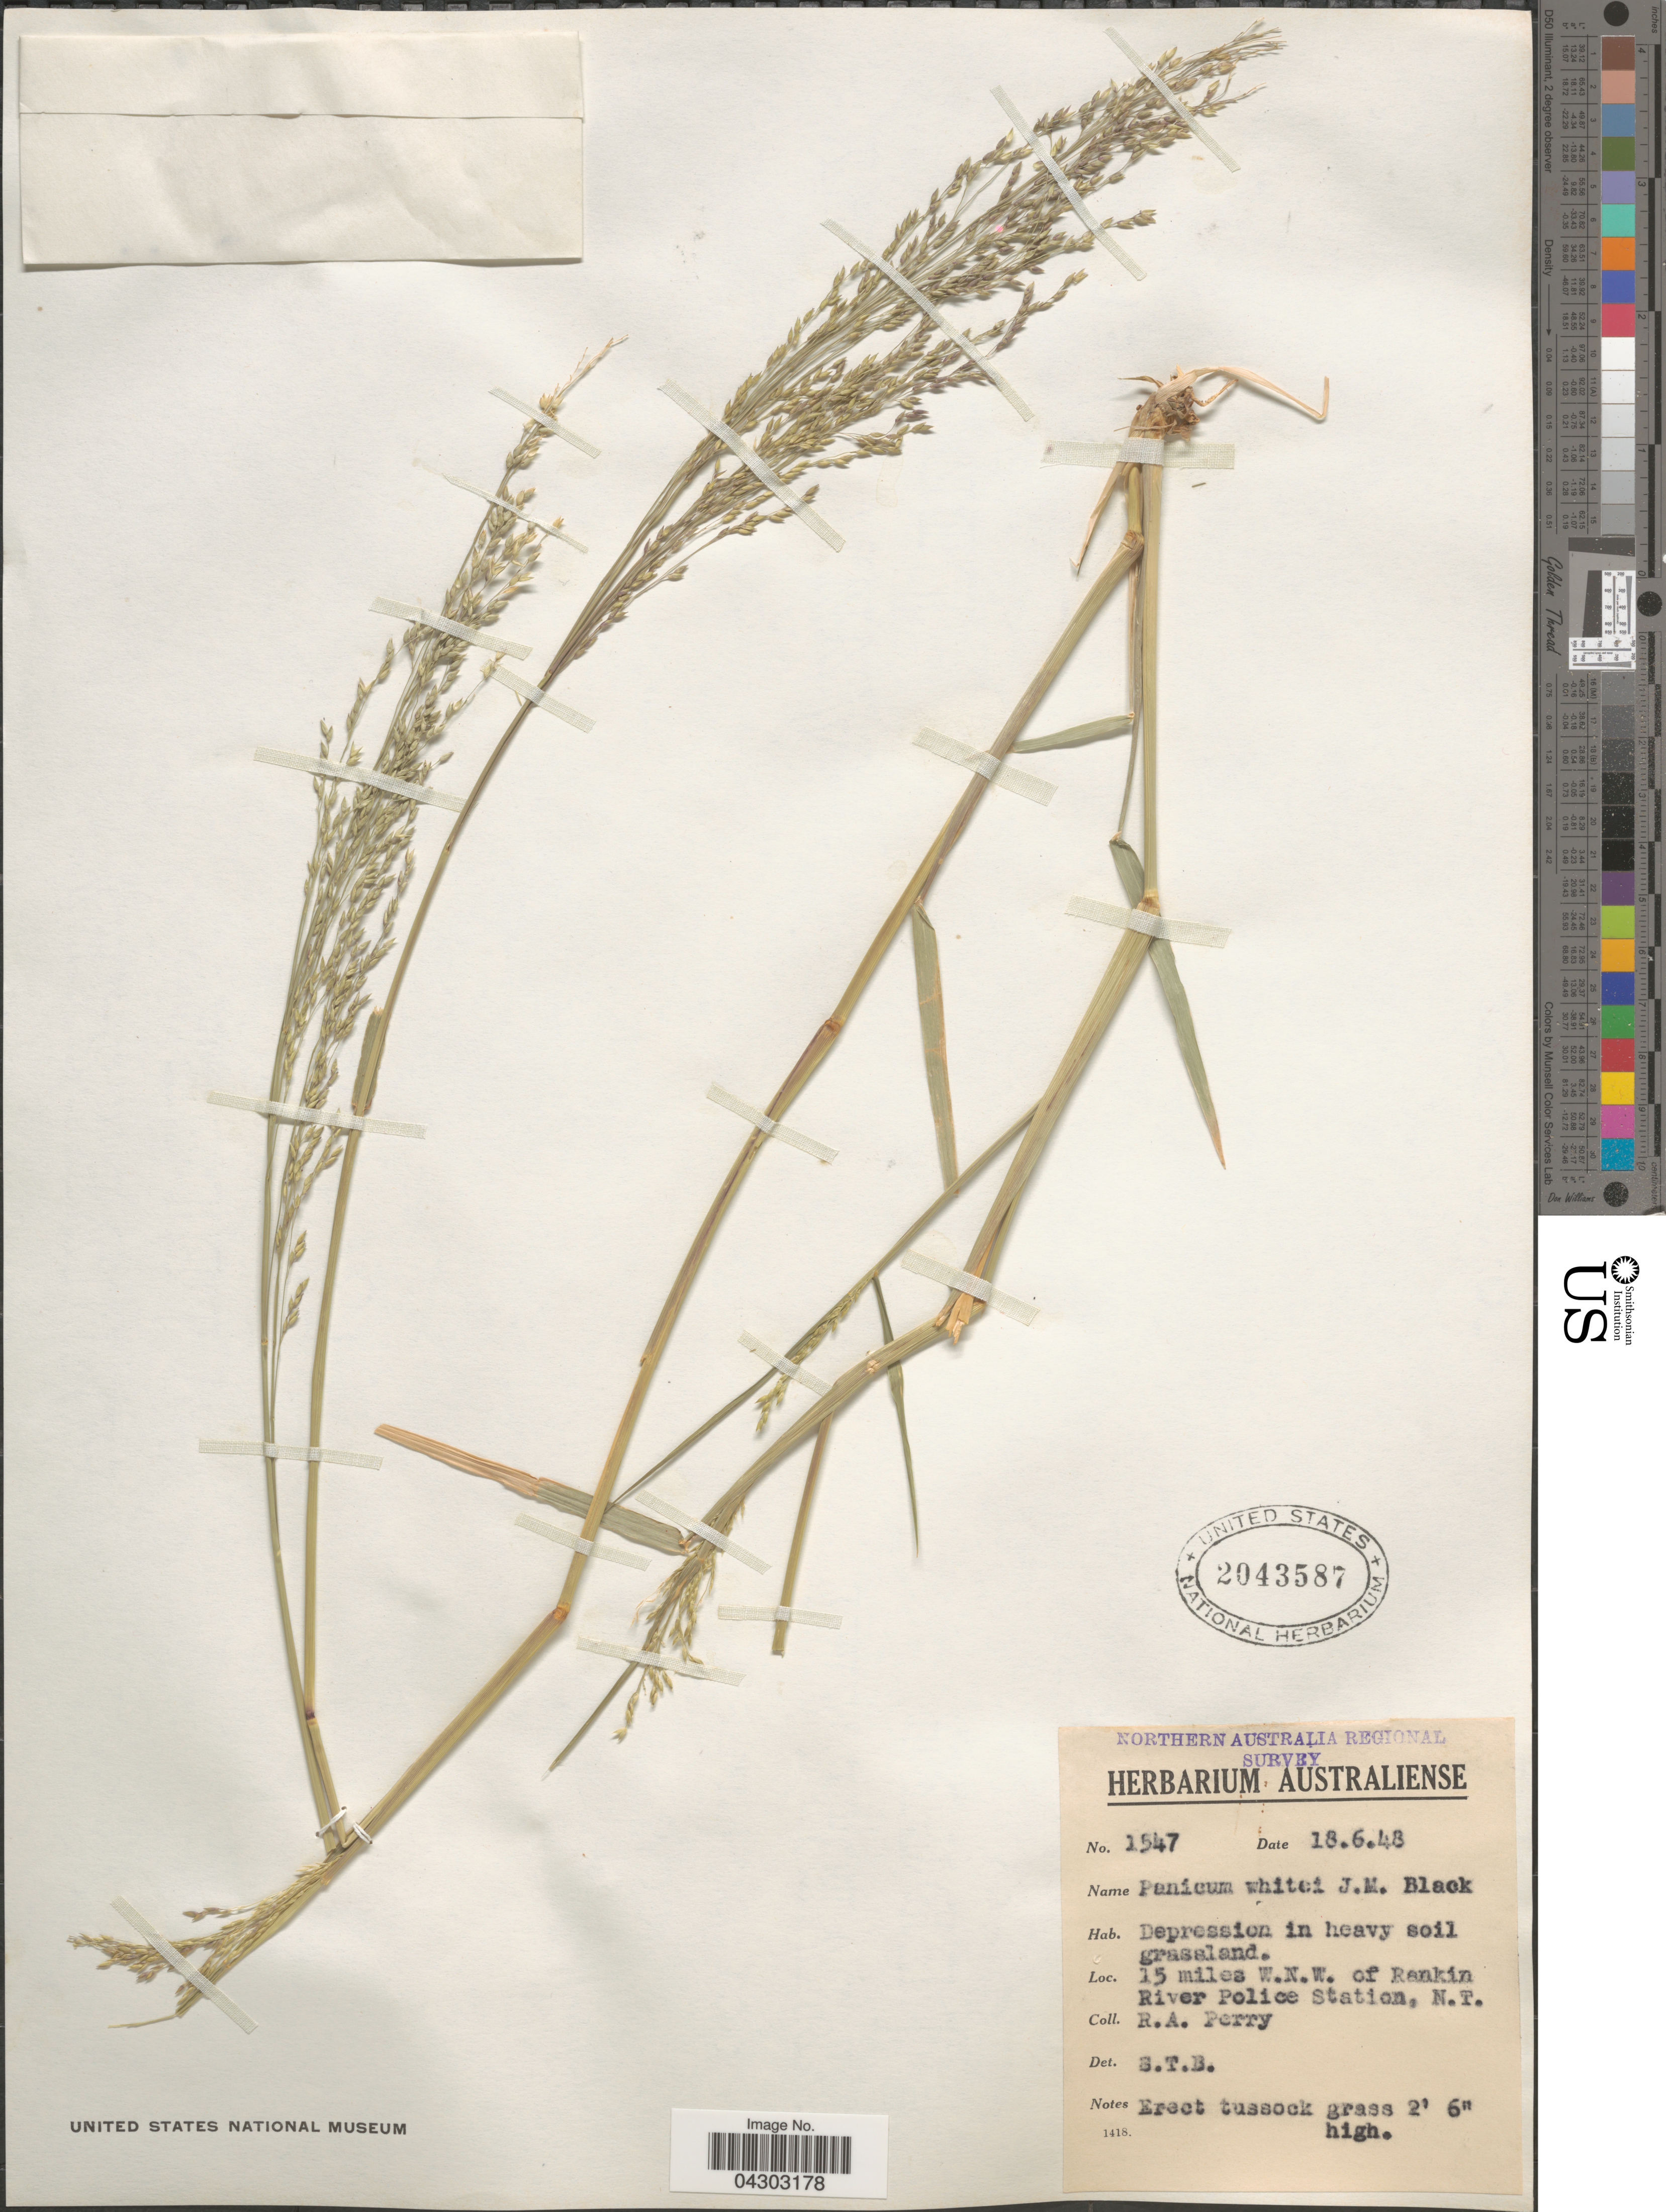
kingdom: Plantae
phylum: Tracheophyta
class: Liliopsida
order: Poales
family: Poaceae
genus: Panicum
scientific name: Panicum laevinode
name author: Lindl.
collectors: Perry, R. A.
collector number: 1547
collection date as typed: Transcribed d/m/y: 18/6/48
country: Australia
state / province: Northern Territory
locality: Northern Australia Regional Survey. 15 miles W.N.W. of Rankin River Police Station.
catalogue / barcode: US 2043587